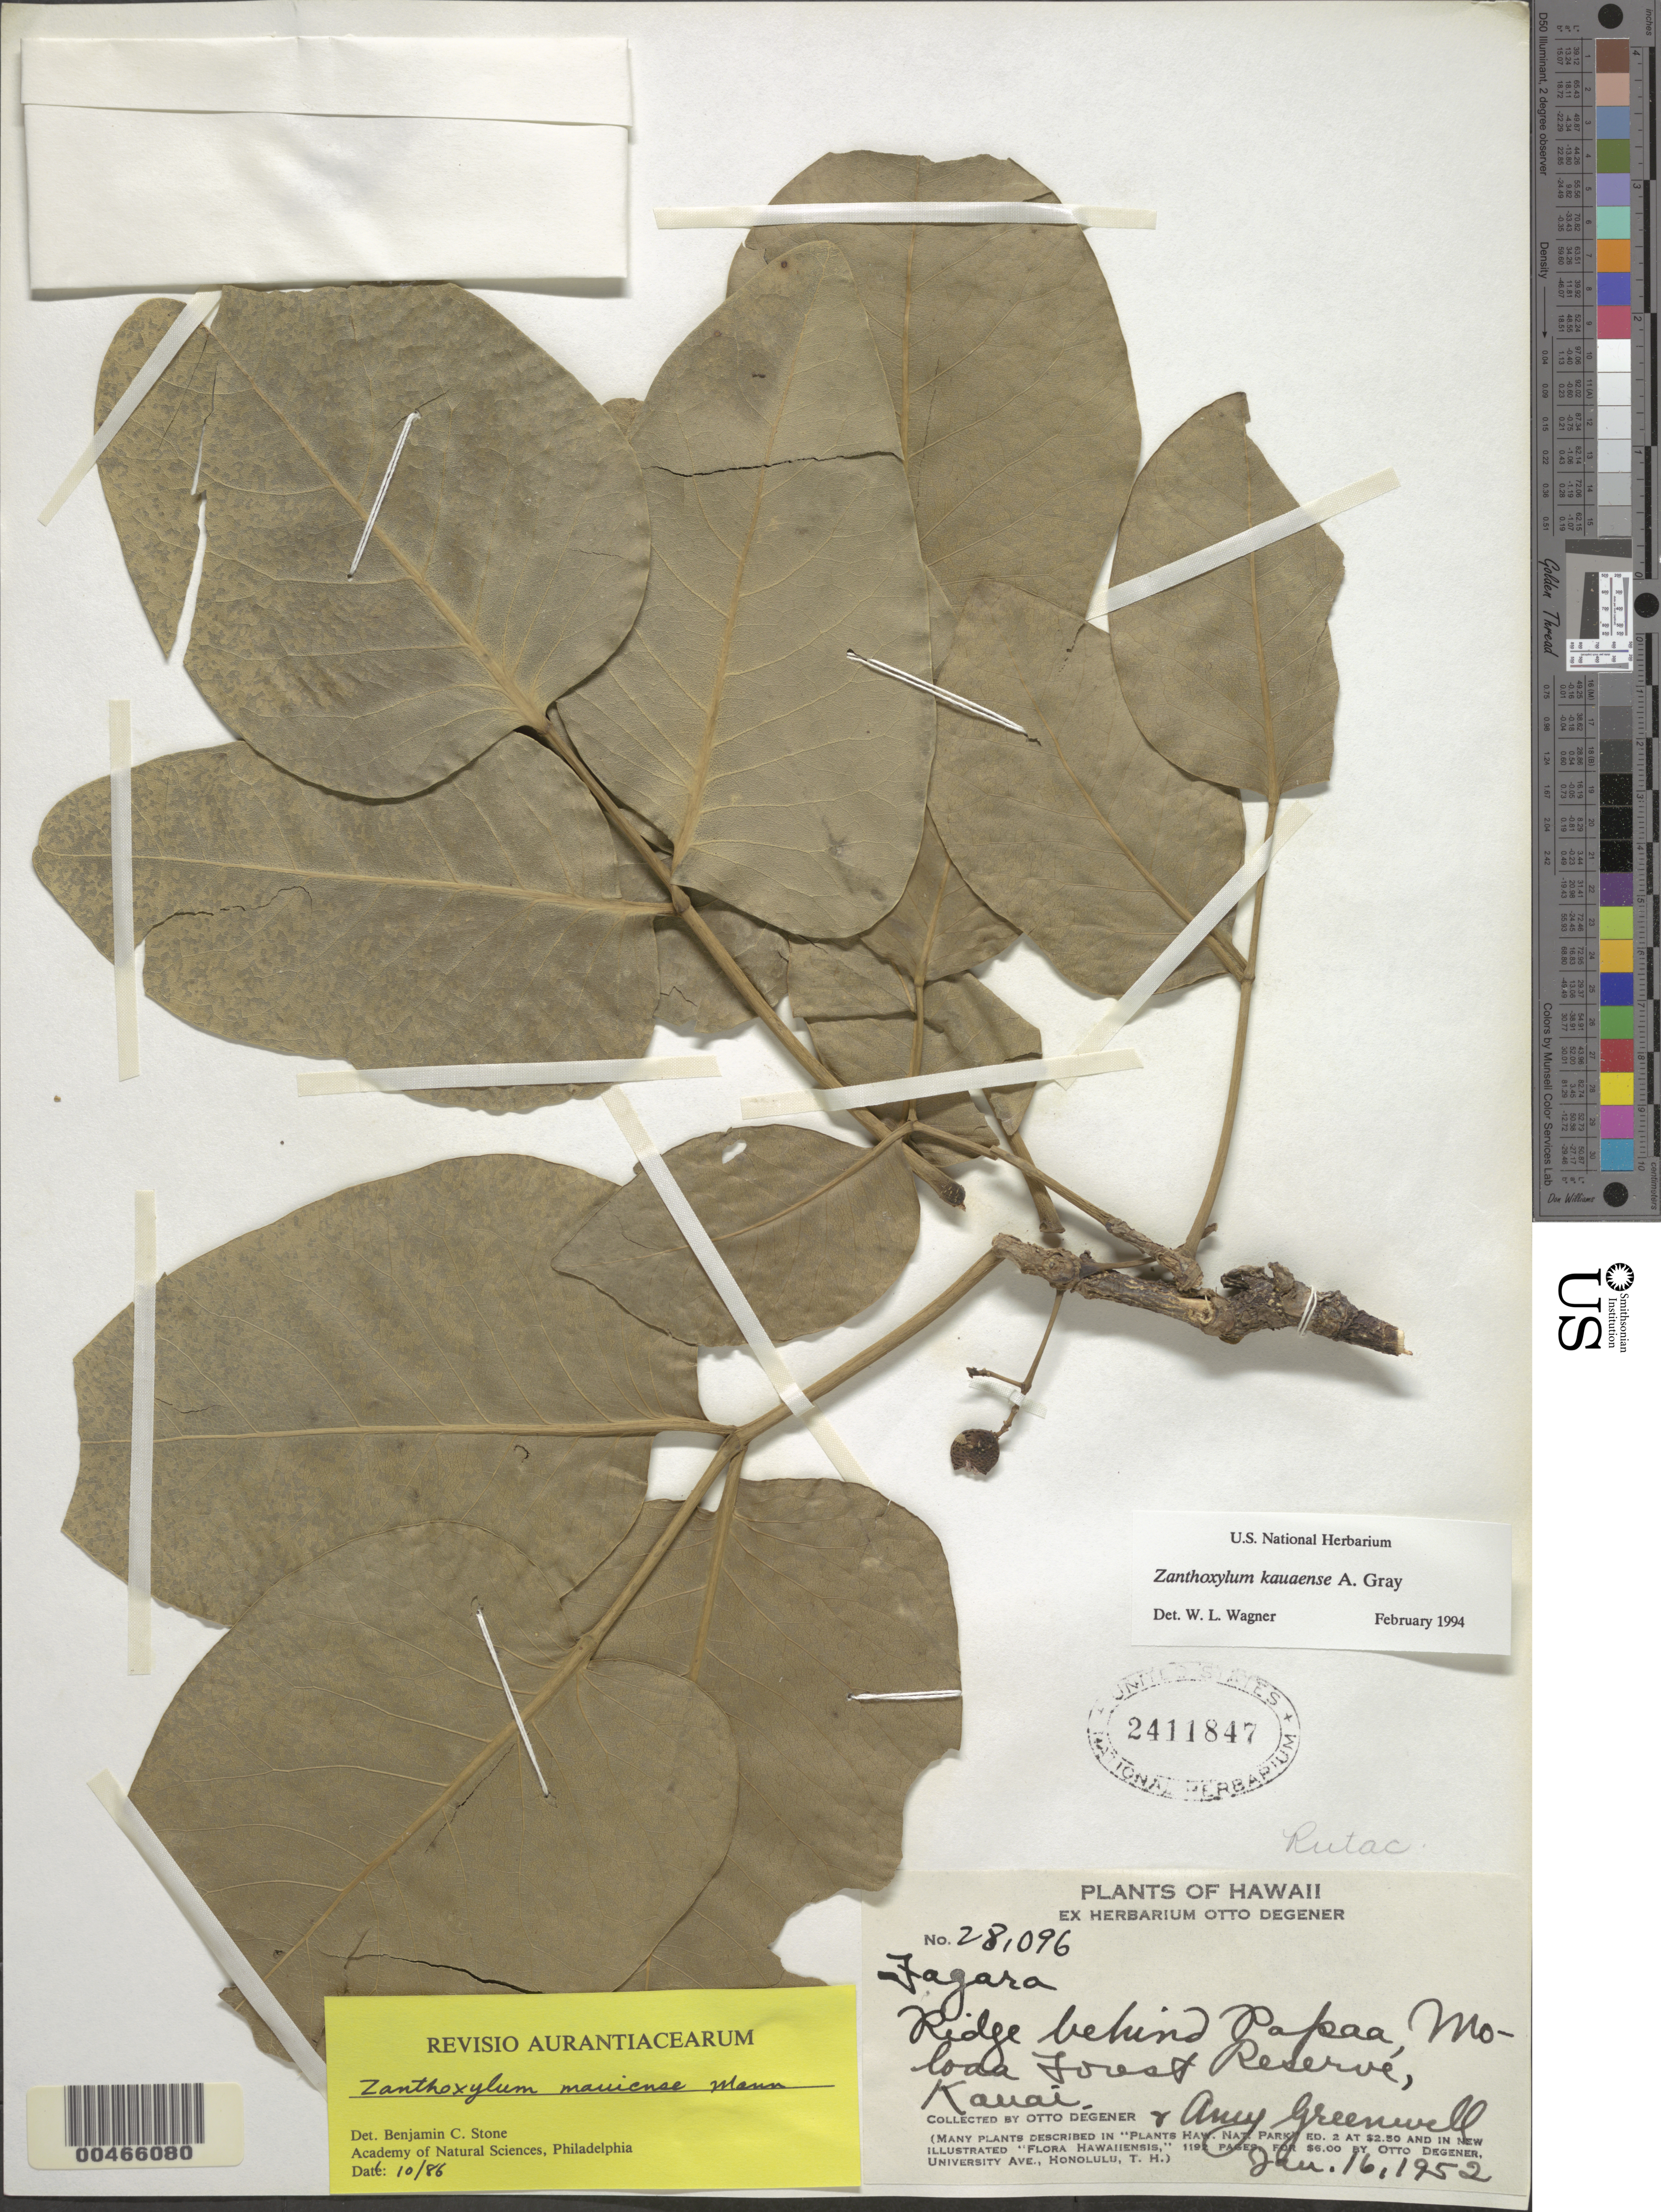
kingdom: Plantae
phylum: Tracheophyta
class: Magnoliopsida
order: Sapindales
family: Rutaceae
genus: Zanthoxylum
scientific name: Zanthoxylum kauaense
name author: A. Gray in Wilkes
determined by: Wagner, W. L., (BOT), Smithsonian Institution - National Museum of Natural History (UNITED STATES)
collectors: O. Degener & A. B. Greenwell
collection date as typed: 16 Jan 1952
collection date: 1952-01-16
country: United States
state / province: Hawaii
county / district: Kauai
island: Kaua'i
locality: Ridge behind Papaa, Moloaa Forest Reserve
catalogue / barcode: US 2411847